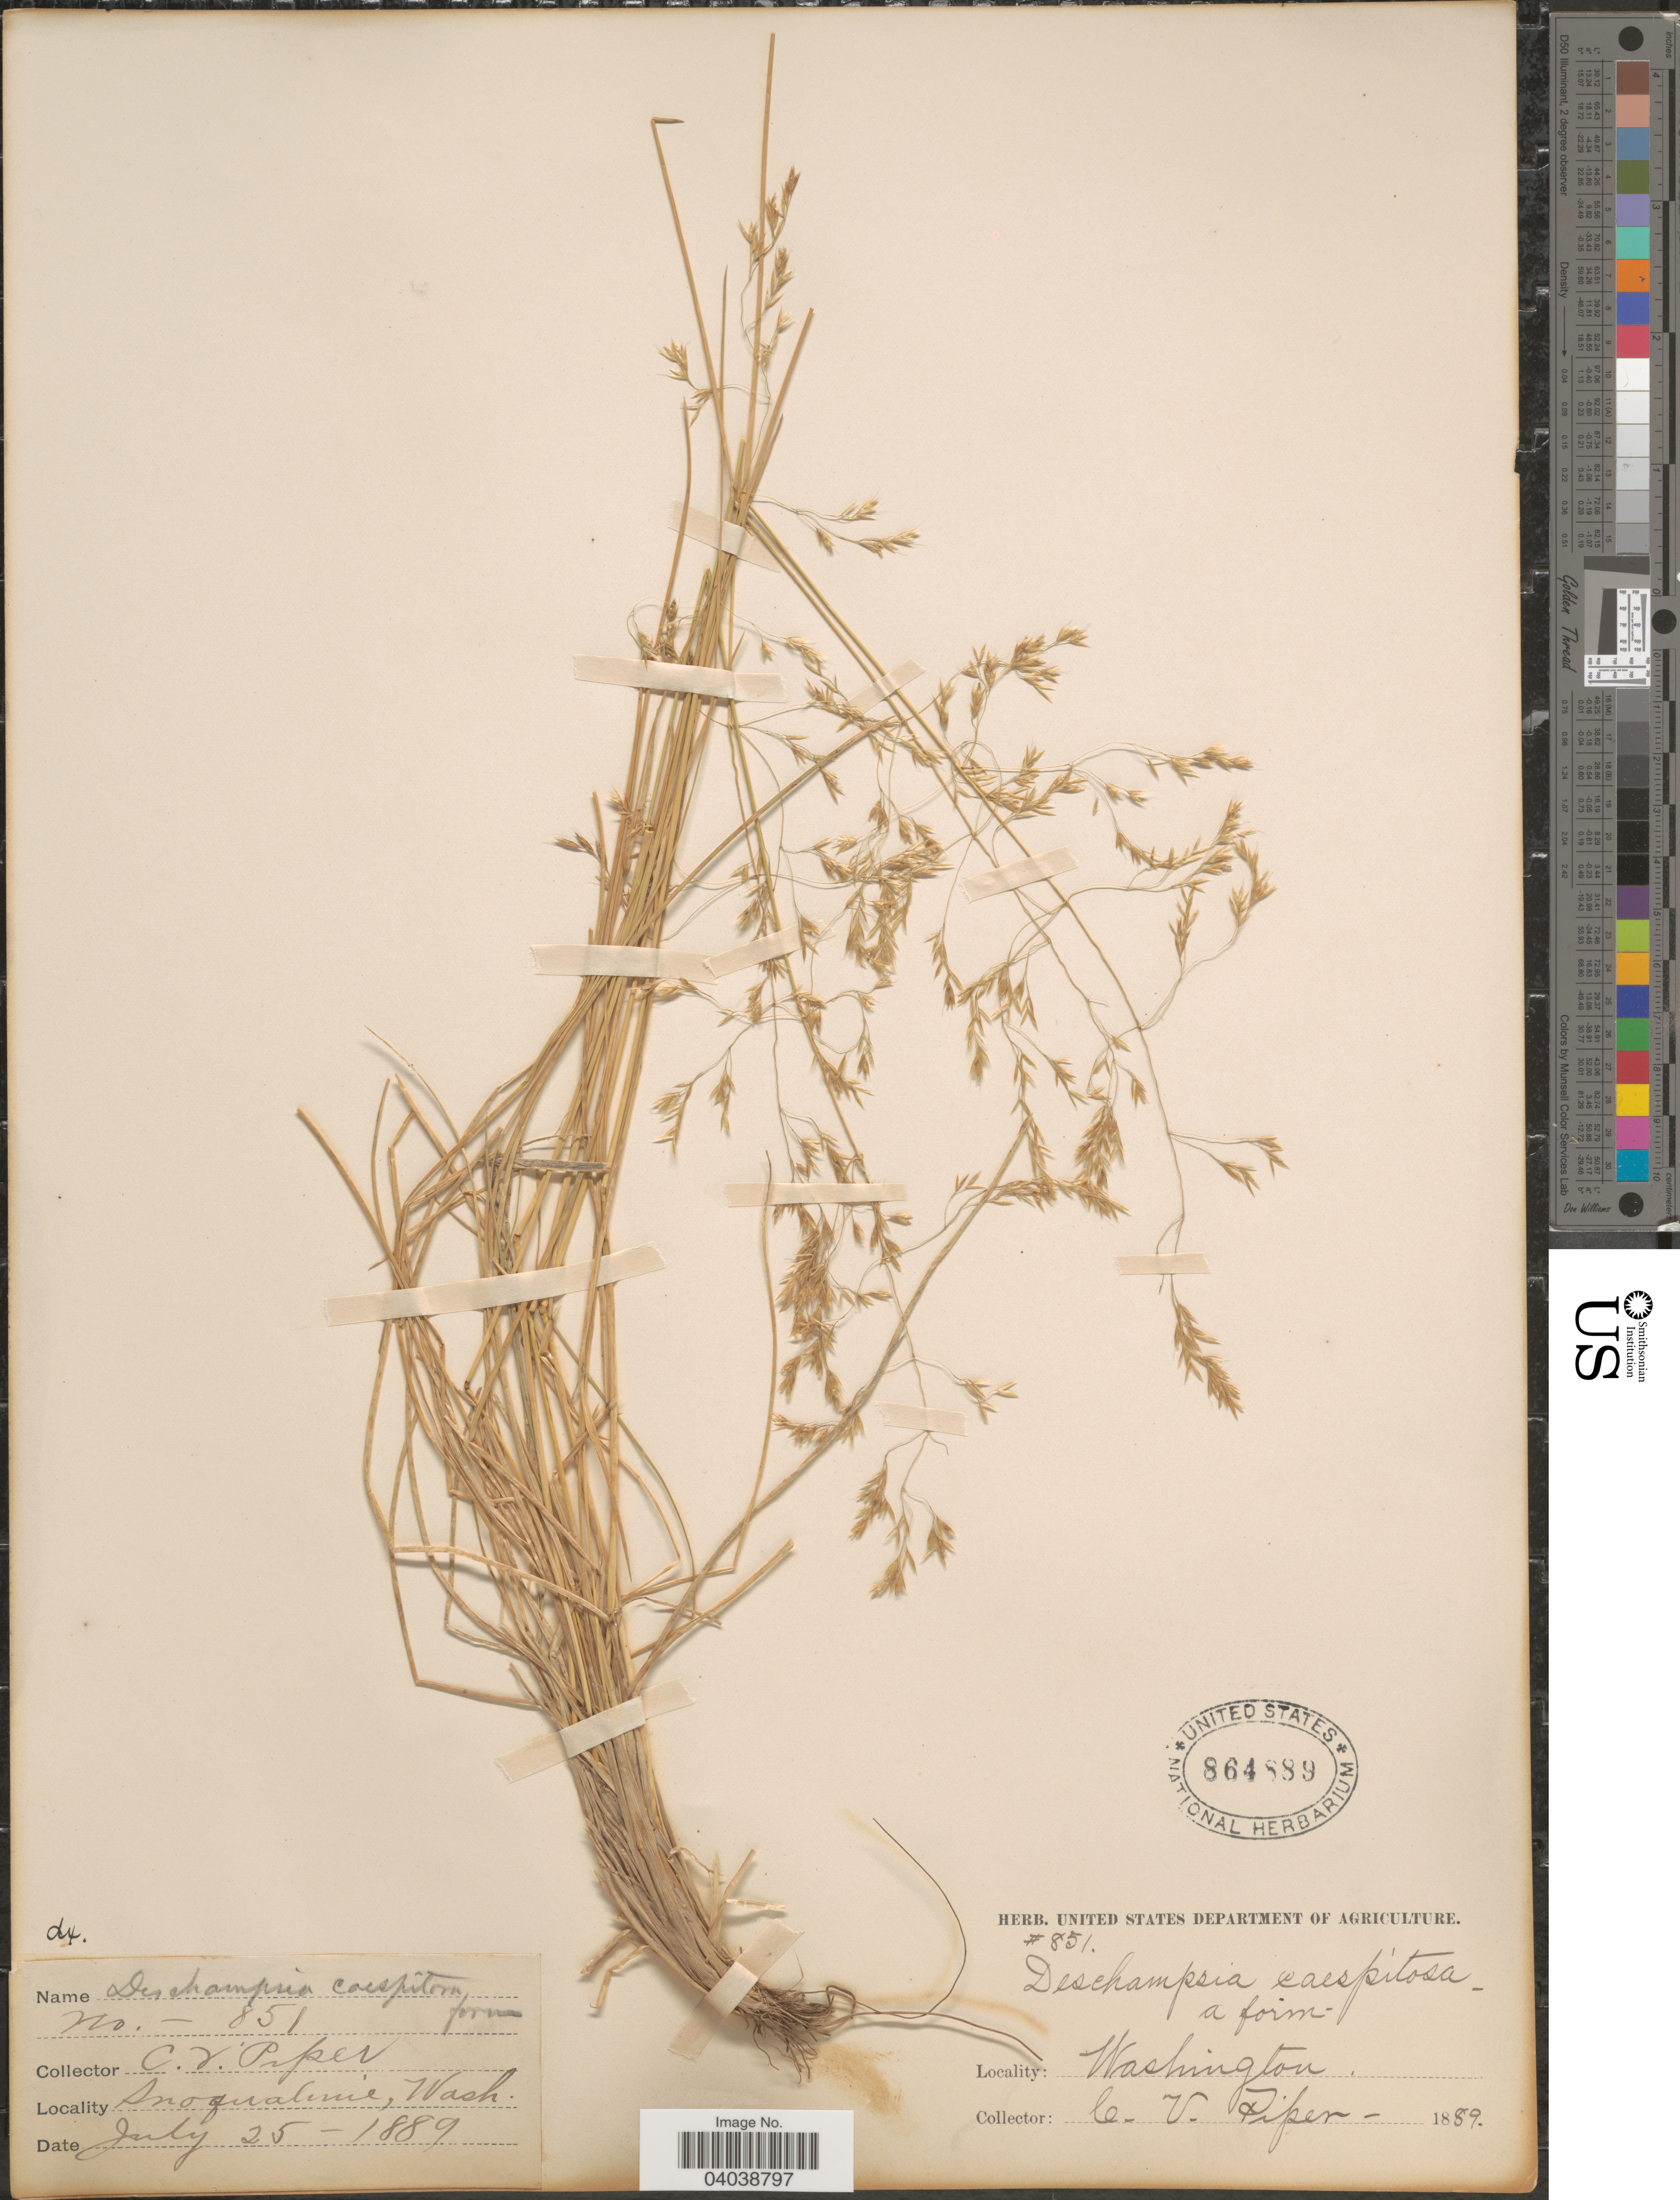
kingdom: Plantae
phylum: Tracheophyta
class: Liliopsida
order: Poales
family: Poaceae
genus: Deschampsia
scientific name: Deschampsia cespitosa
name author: (L.) P. Beauv.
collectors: C. V. Piper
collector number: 851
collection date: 1889-07-25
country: United States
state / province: Washington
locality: Snoqualmie.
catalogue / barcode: US 864889